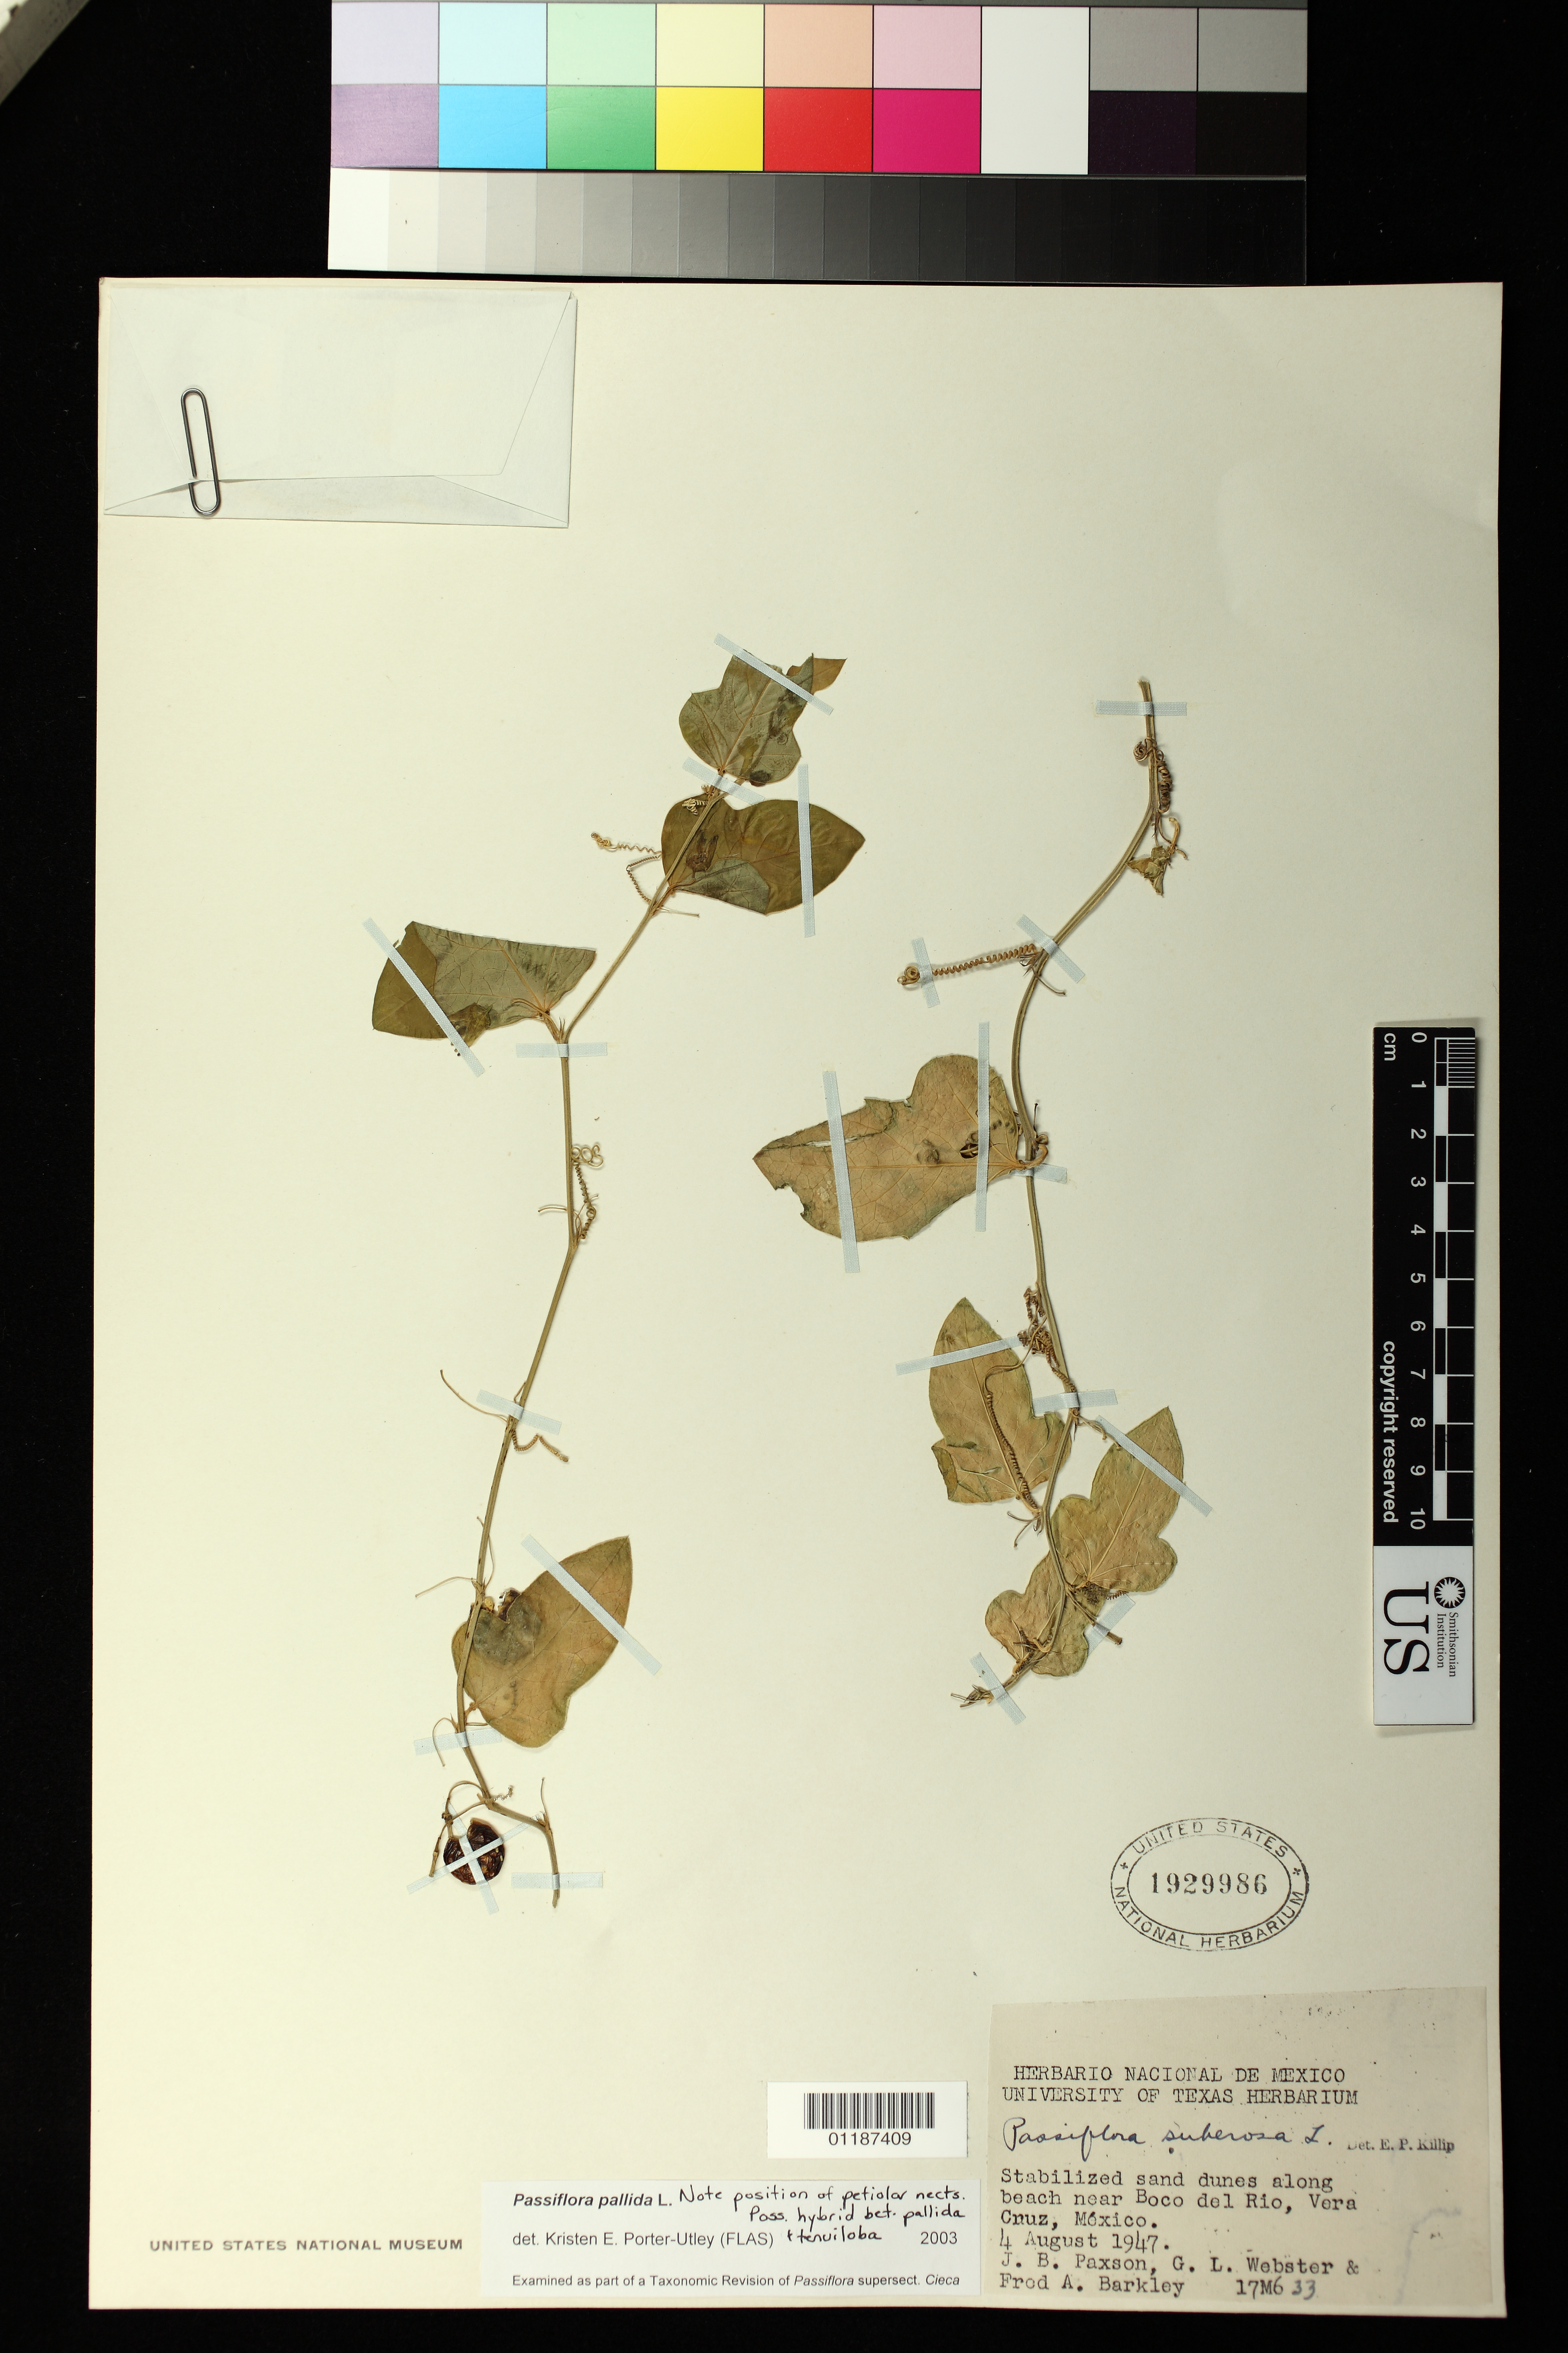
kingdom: Plantae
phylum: Tracheophyta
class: Magnoliopsida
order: Malpighiales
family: Passifloraceae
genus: Passiflora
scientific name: Passiflora pallida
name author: L.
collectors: J. B. Paxson, G. L. Webster & F. A. Barkley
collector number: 17M633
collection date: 1947-08-04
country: Mexico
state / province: Veracruz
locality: Stabilised sand dunes long beach near Boco [Boca] del Rio, Vera Cruz.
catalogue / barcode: US 1929986